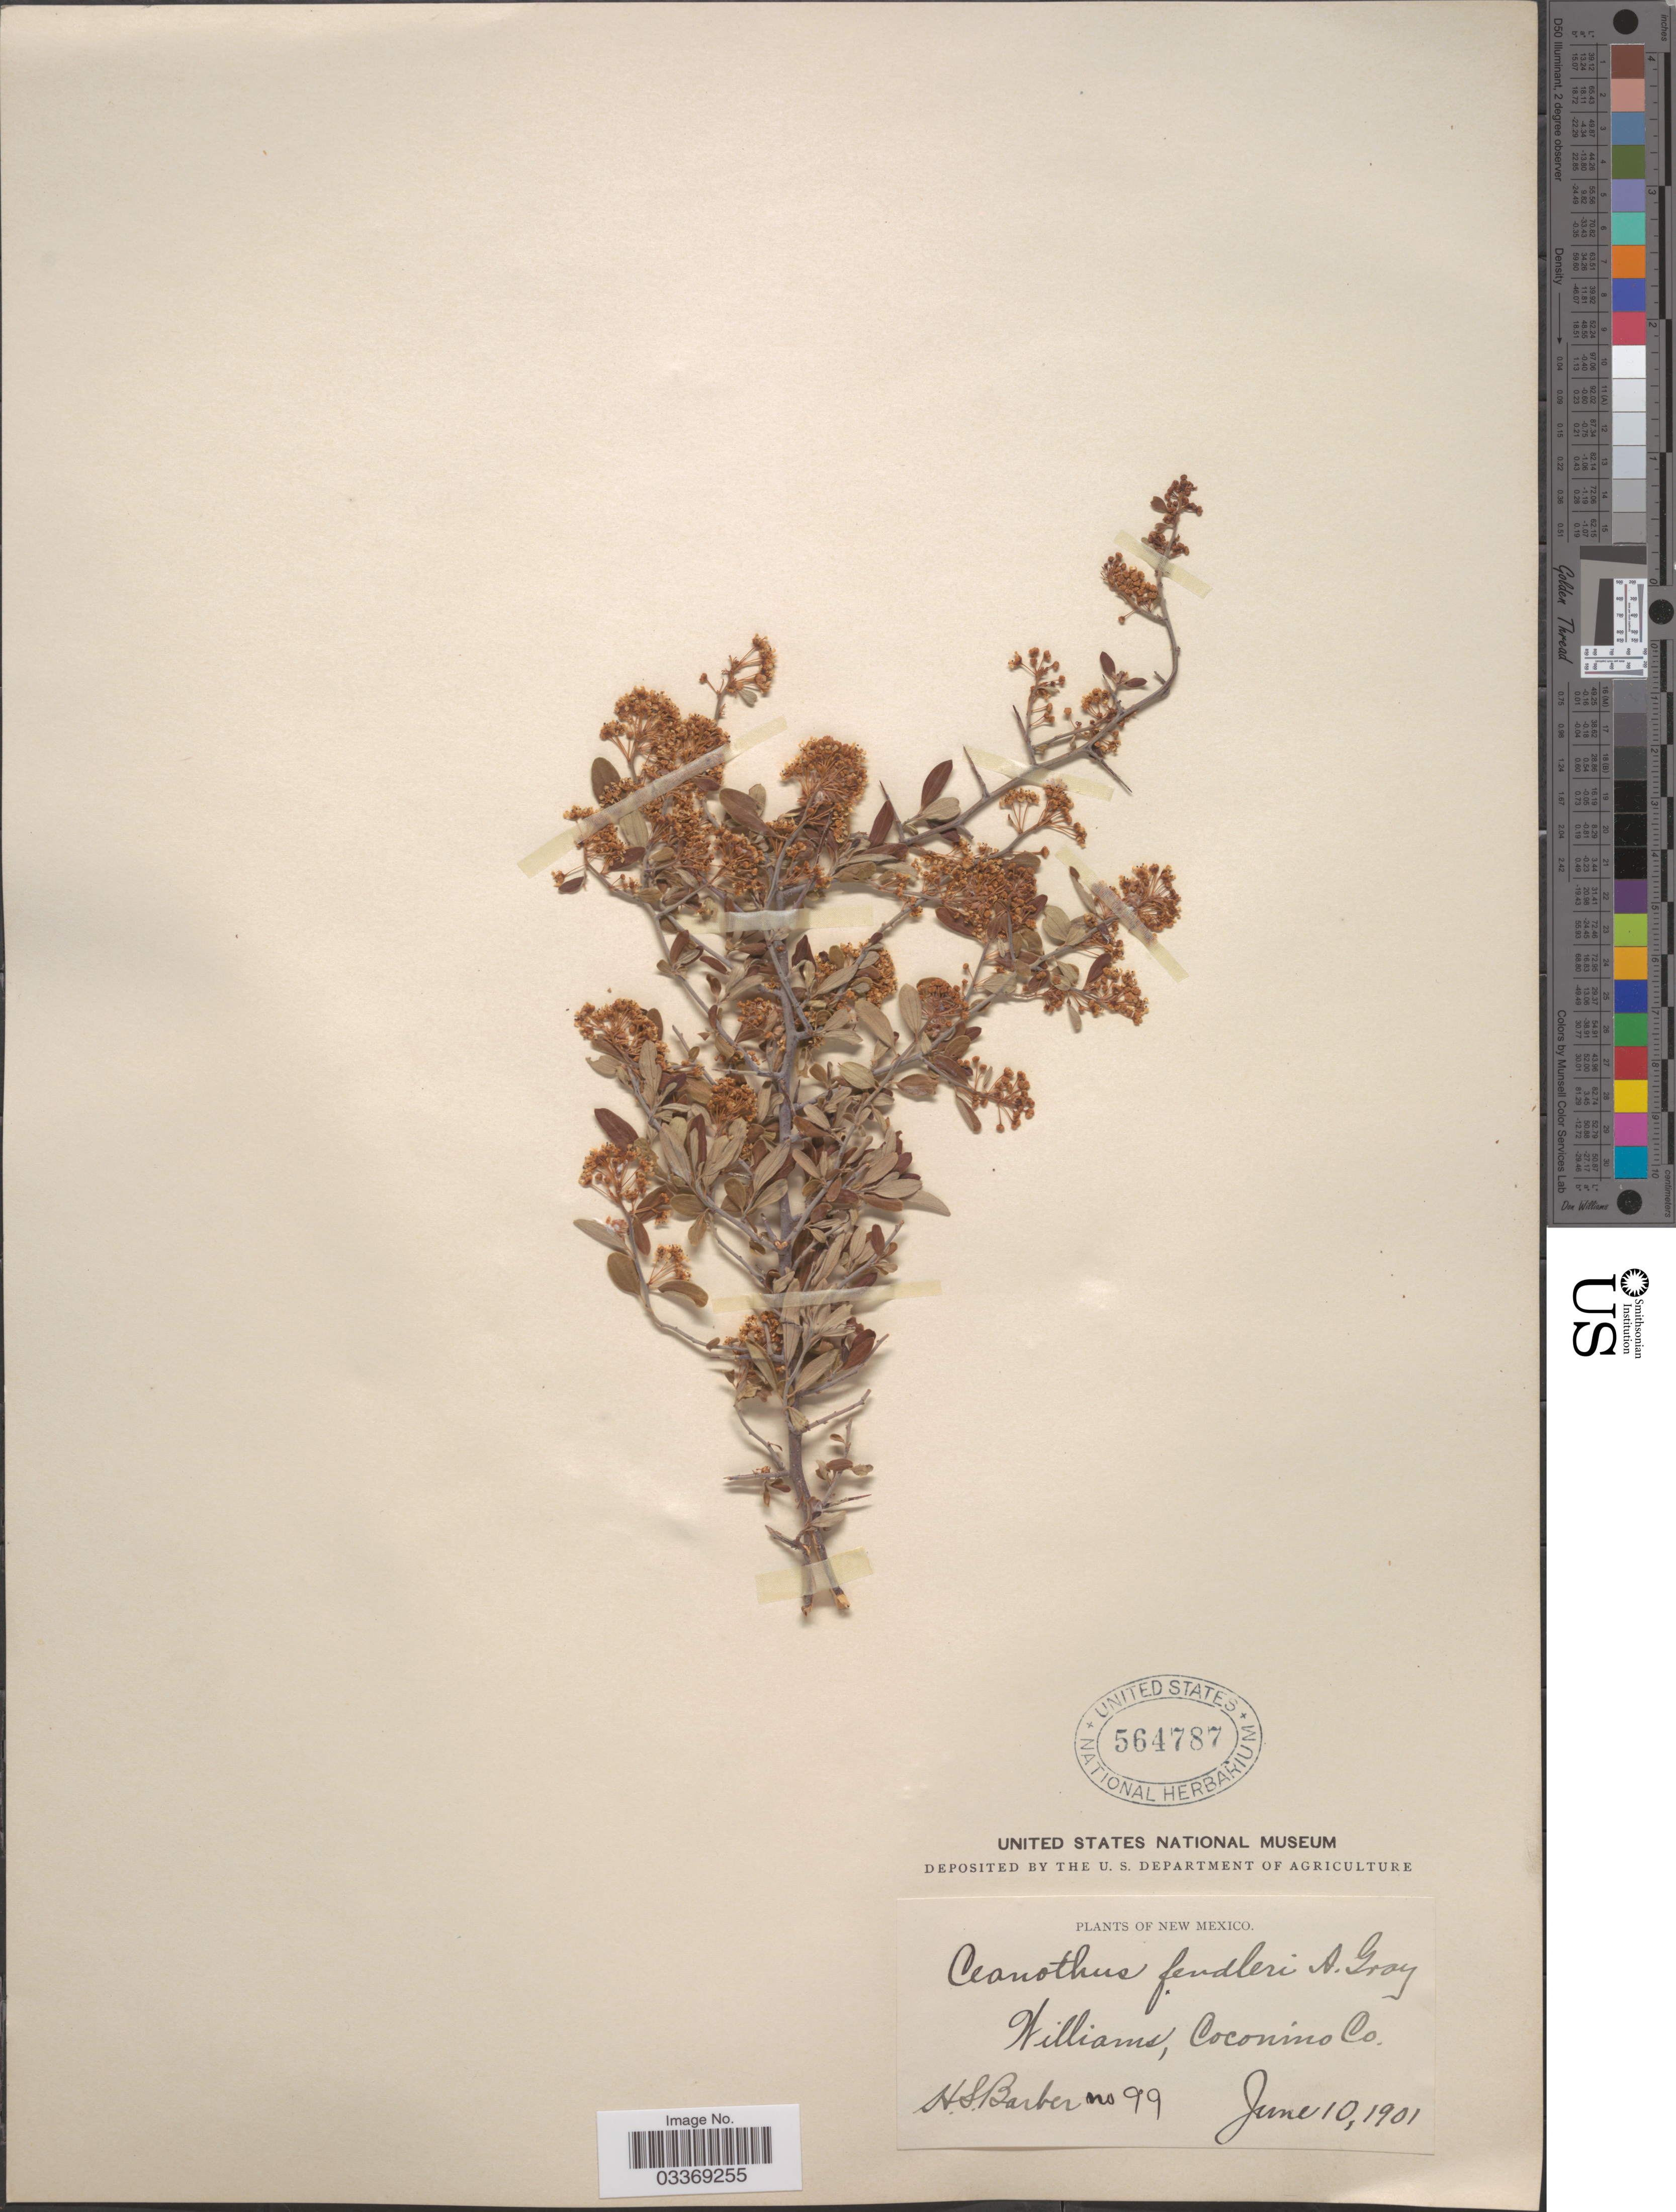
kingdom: Plantae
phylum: Tracheophyta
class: Magnoliopsida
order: Rosales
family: Rhamnaceae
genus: Ceanothus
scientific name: Ceanothus fendleri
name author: A. Gray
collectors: H. Barber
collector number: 99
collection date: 1901-06-10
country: United States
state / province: New Mexico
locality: Williams, Coconino Co.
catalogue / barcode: US 564787